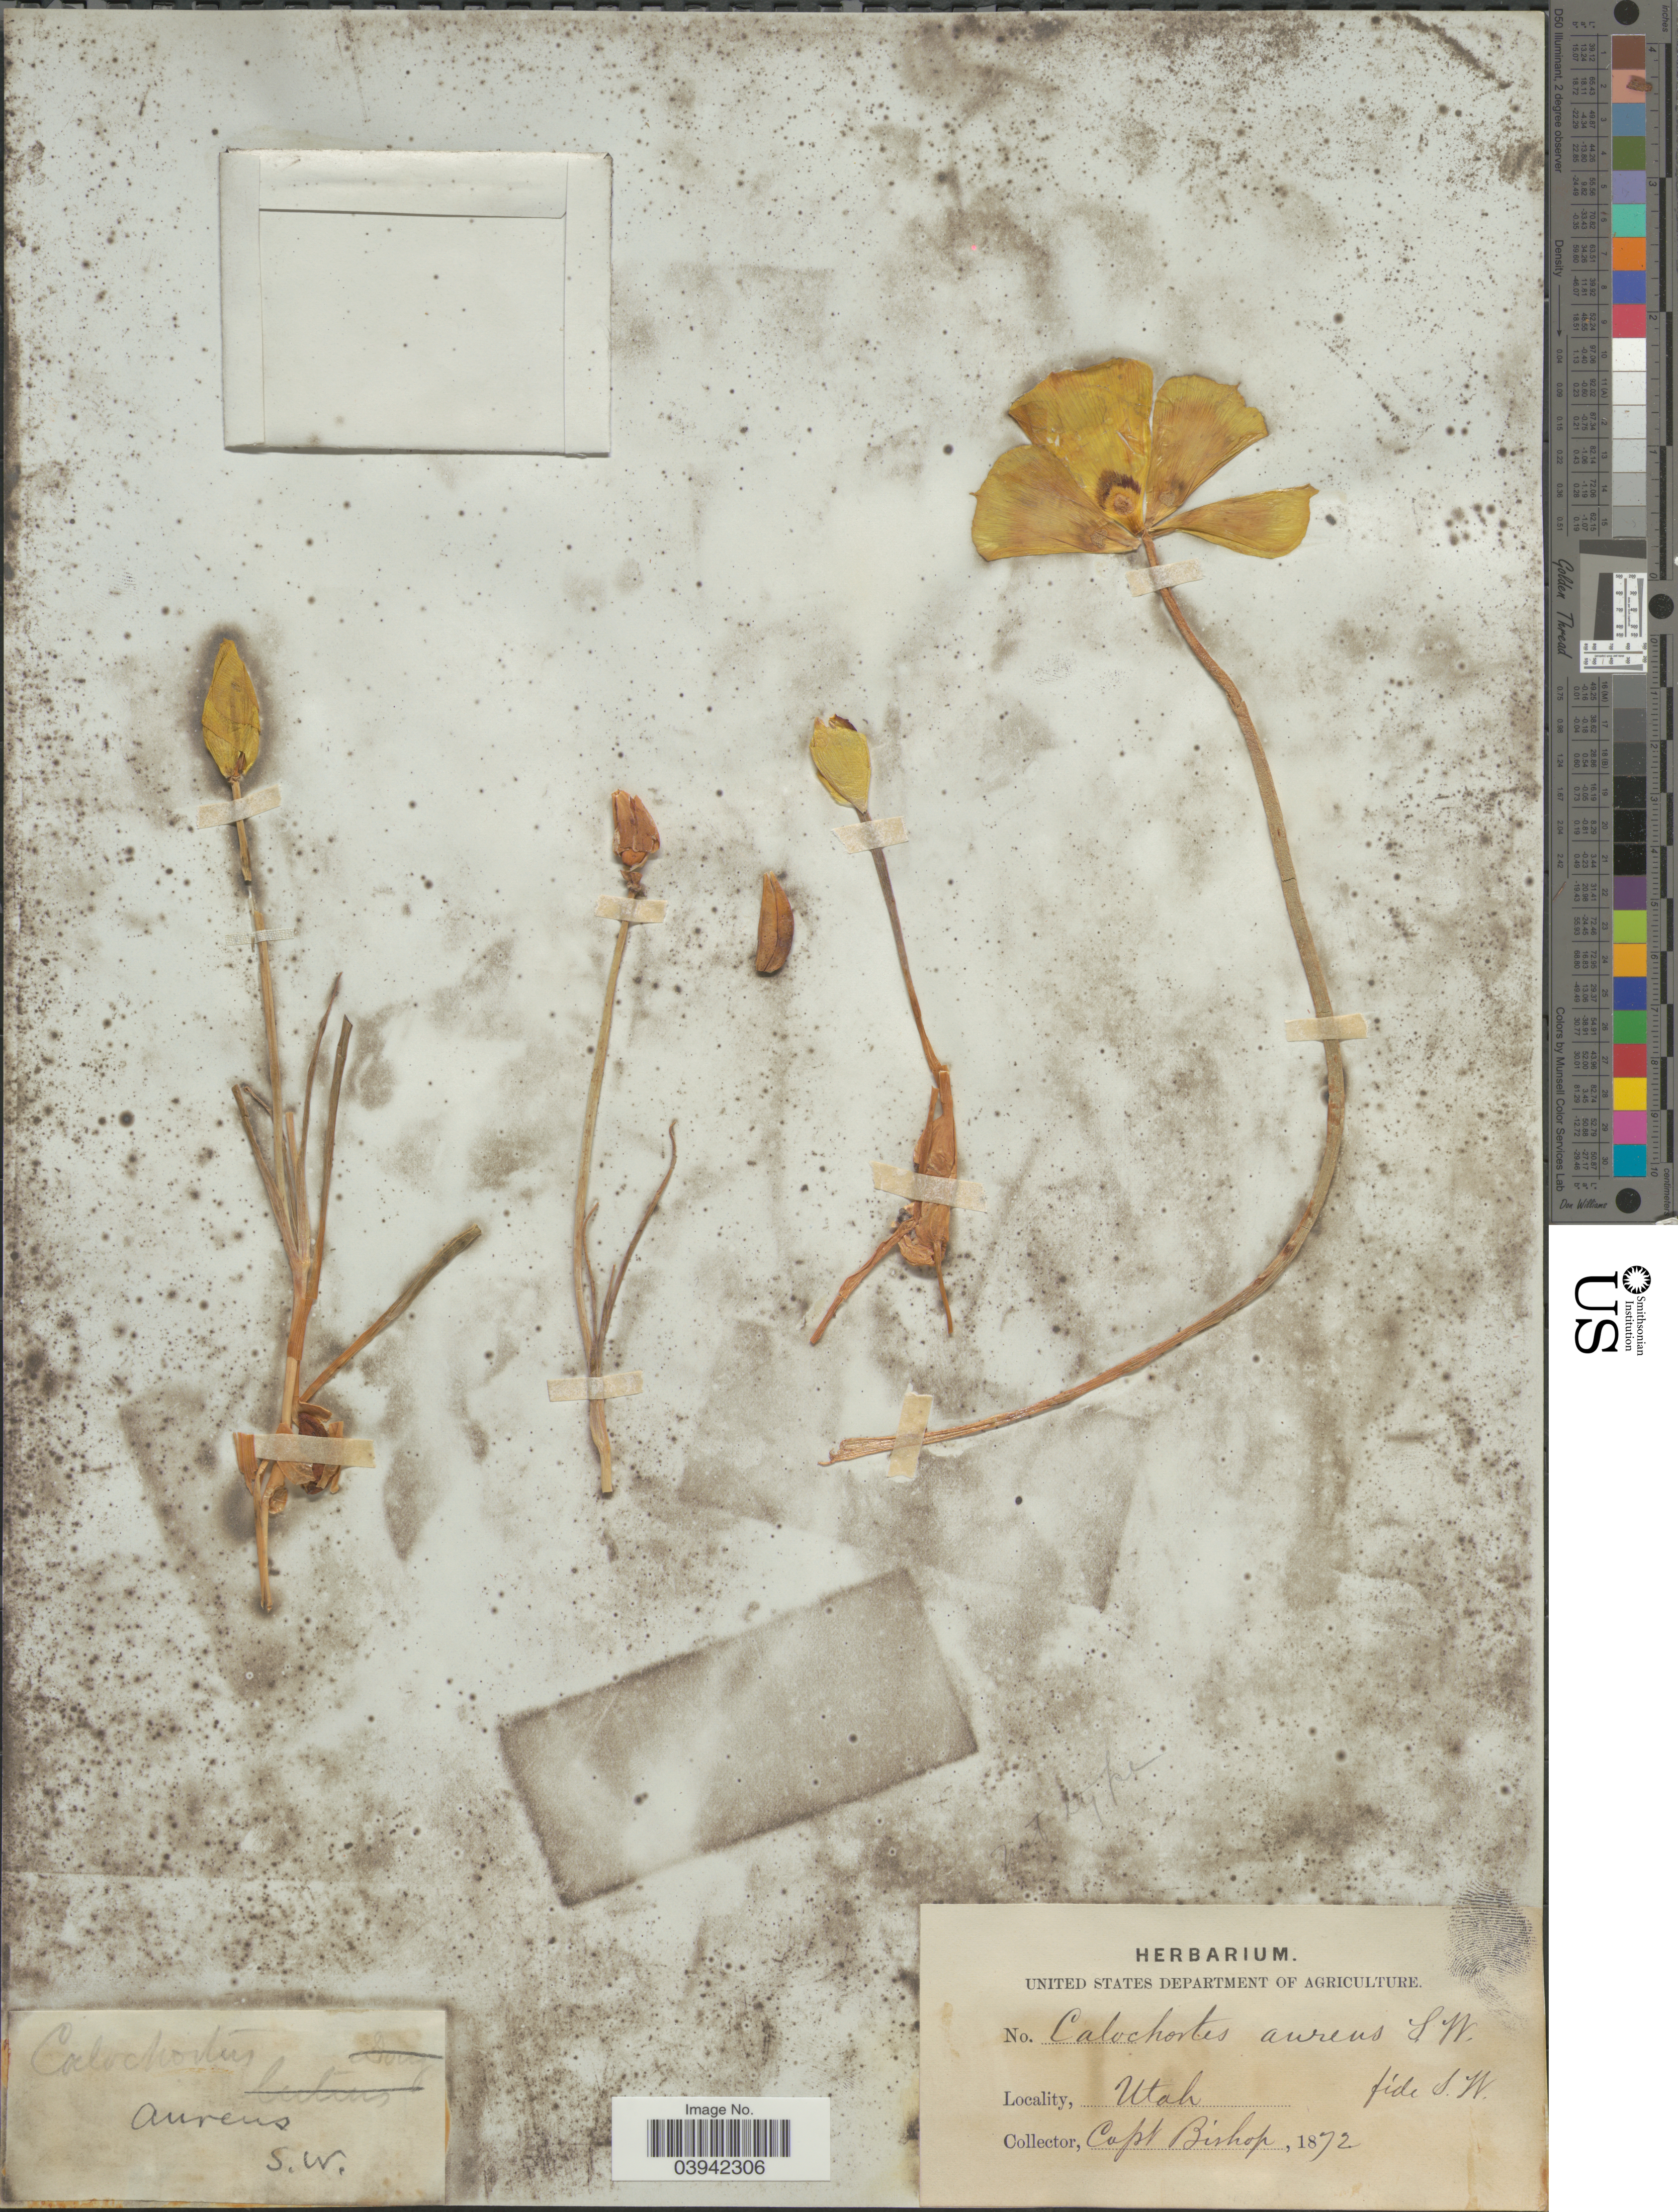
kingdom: Plantae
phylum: Tracheophyta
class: Liliopsida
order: Liliales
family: Liliaceae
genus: Calochortus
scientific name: Calochortus aureus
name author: S. Watson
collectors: F. M. Bishop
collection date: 1872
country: United States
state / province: Utah